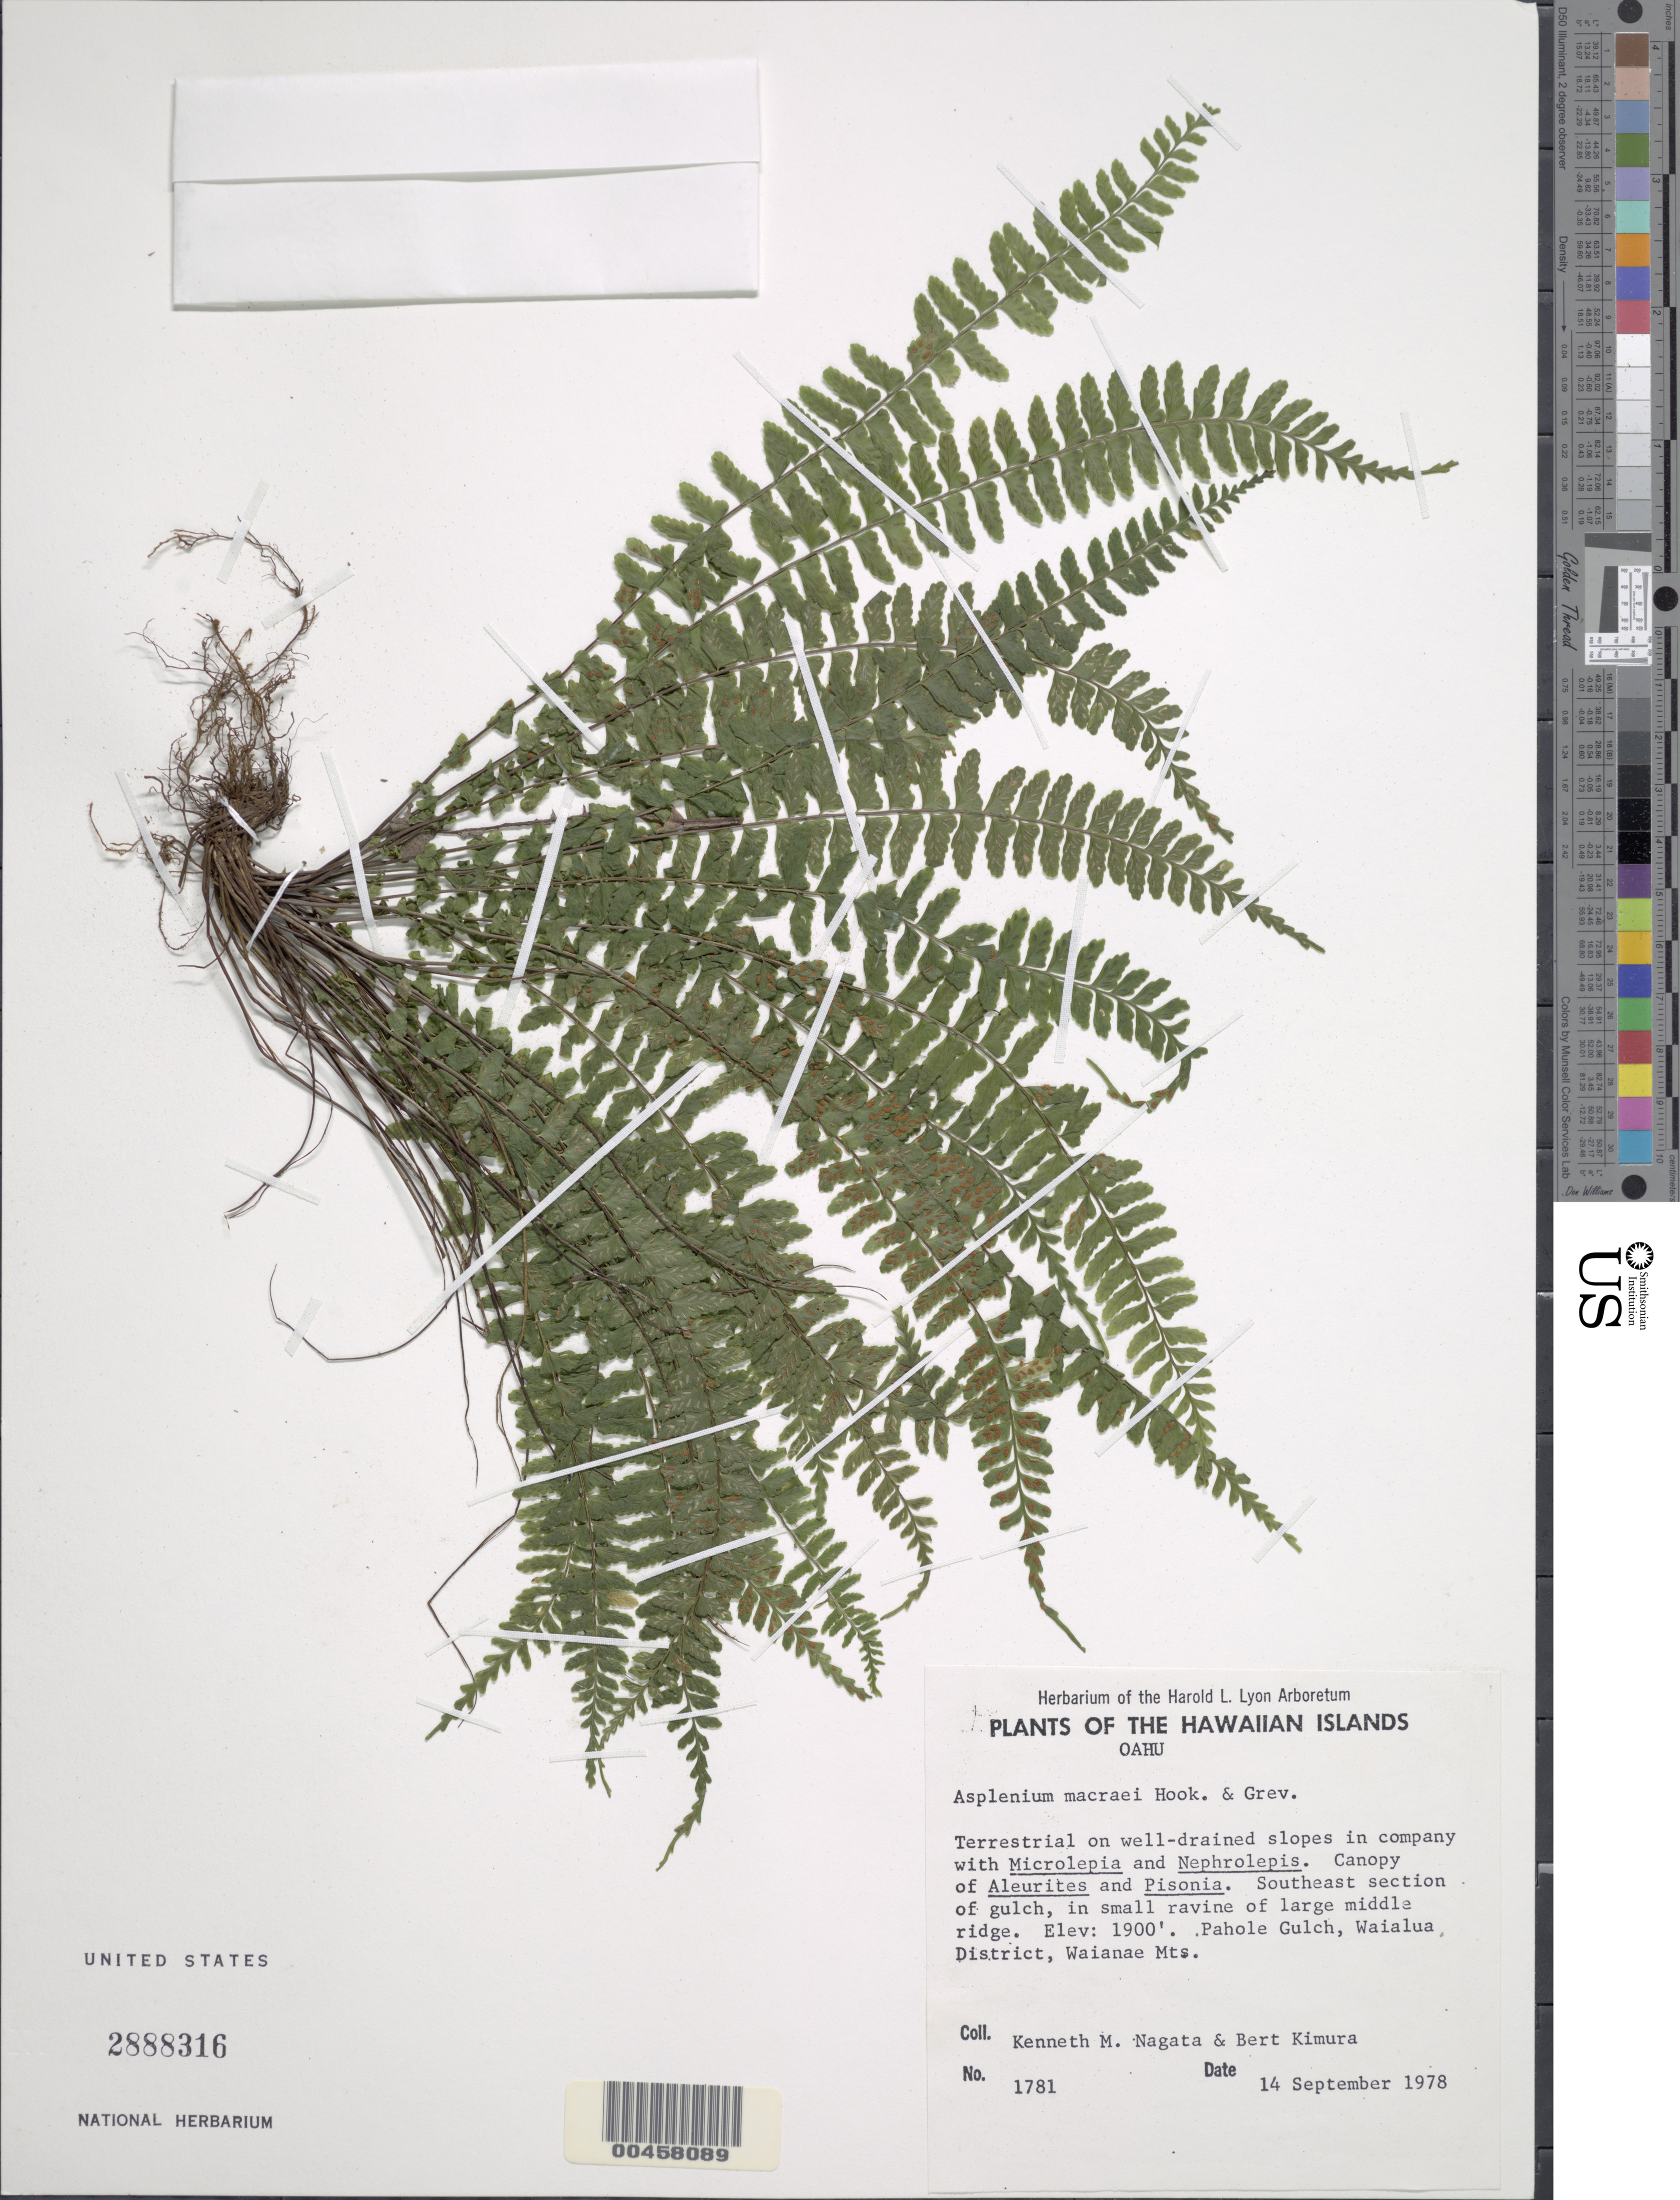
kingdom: Plantae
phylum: Tracheophyta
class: Polypodiopsida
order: Polypodiales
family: Aspleniaceae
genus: Asplenium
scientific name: Asplenium macraei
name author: Hook. & Grev.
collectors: K. Nagata & B. Kimura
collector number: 1781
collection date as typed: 14 Sep 1978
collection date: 1978-09-14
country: United States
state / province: Hawaii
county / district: Honolulu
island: Oahu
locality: Southeast section of gulch, in small ravine of large middle ridge. Pahole Gulch, Waialua District, Waianae Mts.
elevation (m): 579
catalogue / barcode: US 2888316